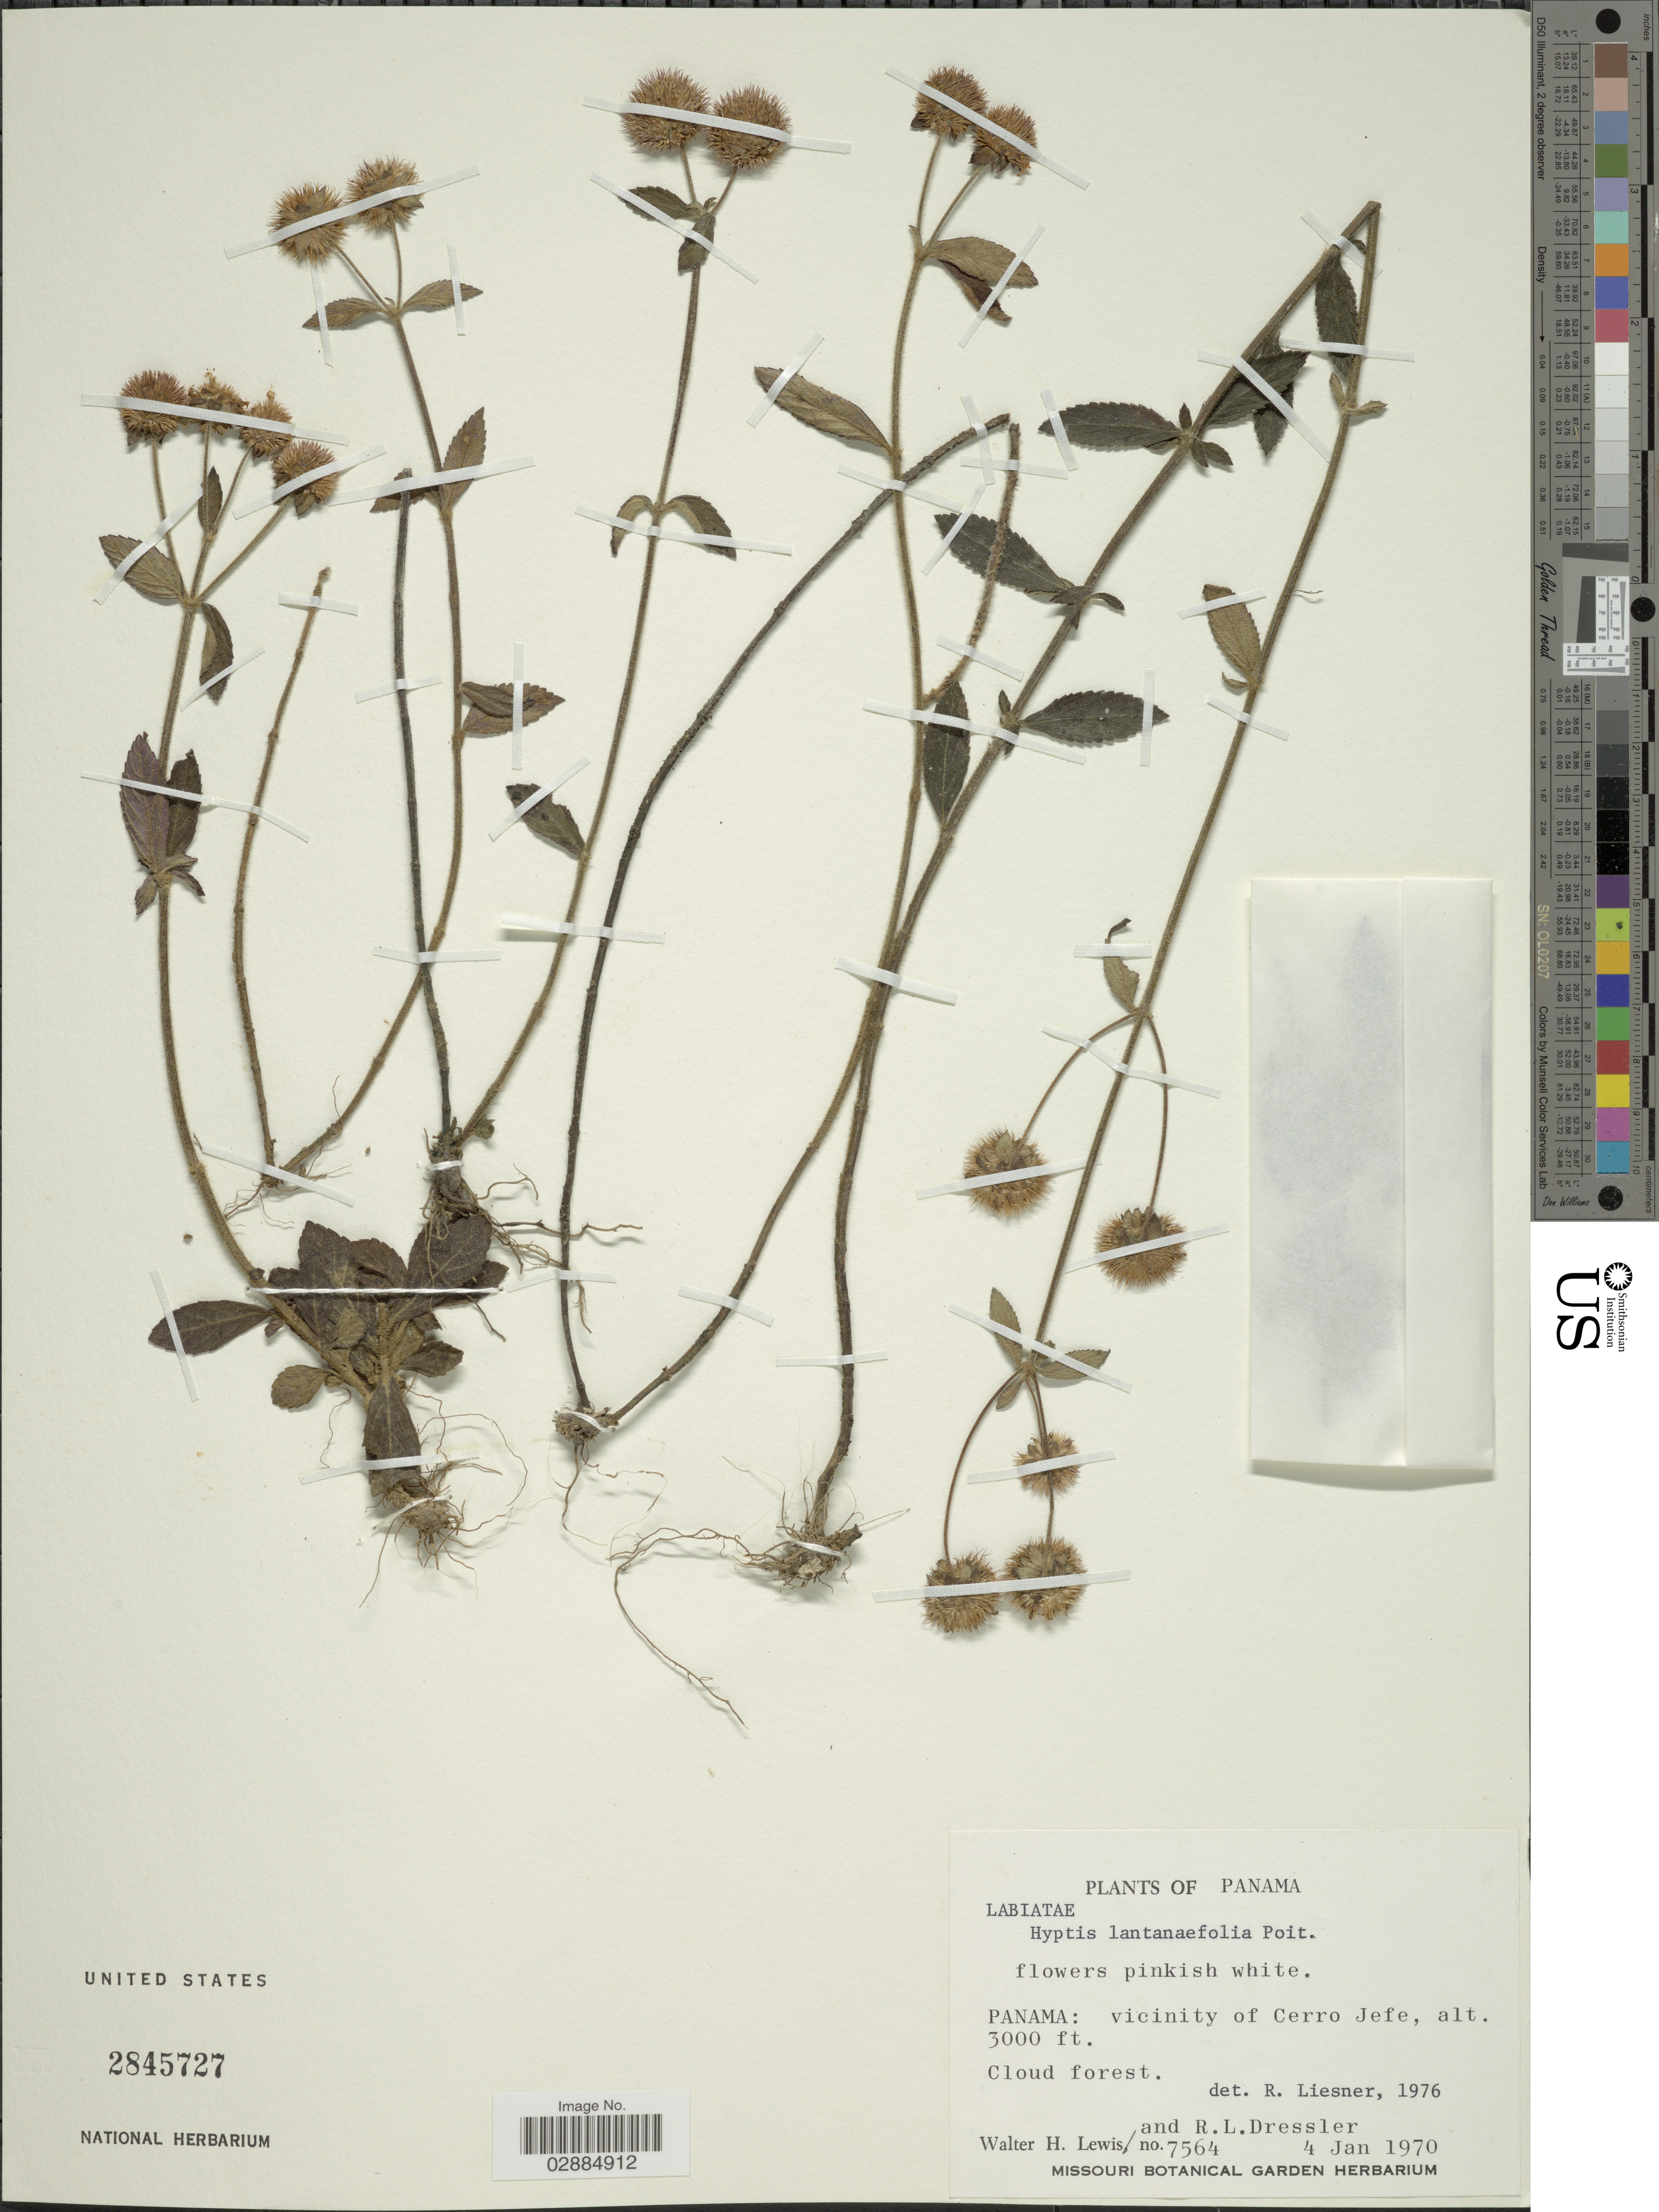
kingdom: Plantae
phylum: Tracheophyta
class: Magnoliopsida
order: Lamiales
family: Lamiaceae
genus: Hyptis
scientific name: Hyptis lantanifolia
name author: Poit.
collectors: W. H. Lewis & R. Dressler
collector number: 7564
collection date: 1970-01-04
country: Panama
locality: Vicinity of Cerro Jefe.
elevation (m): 914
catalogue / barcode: US 2845727